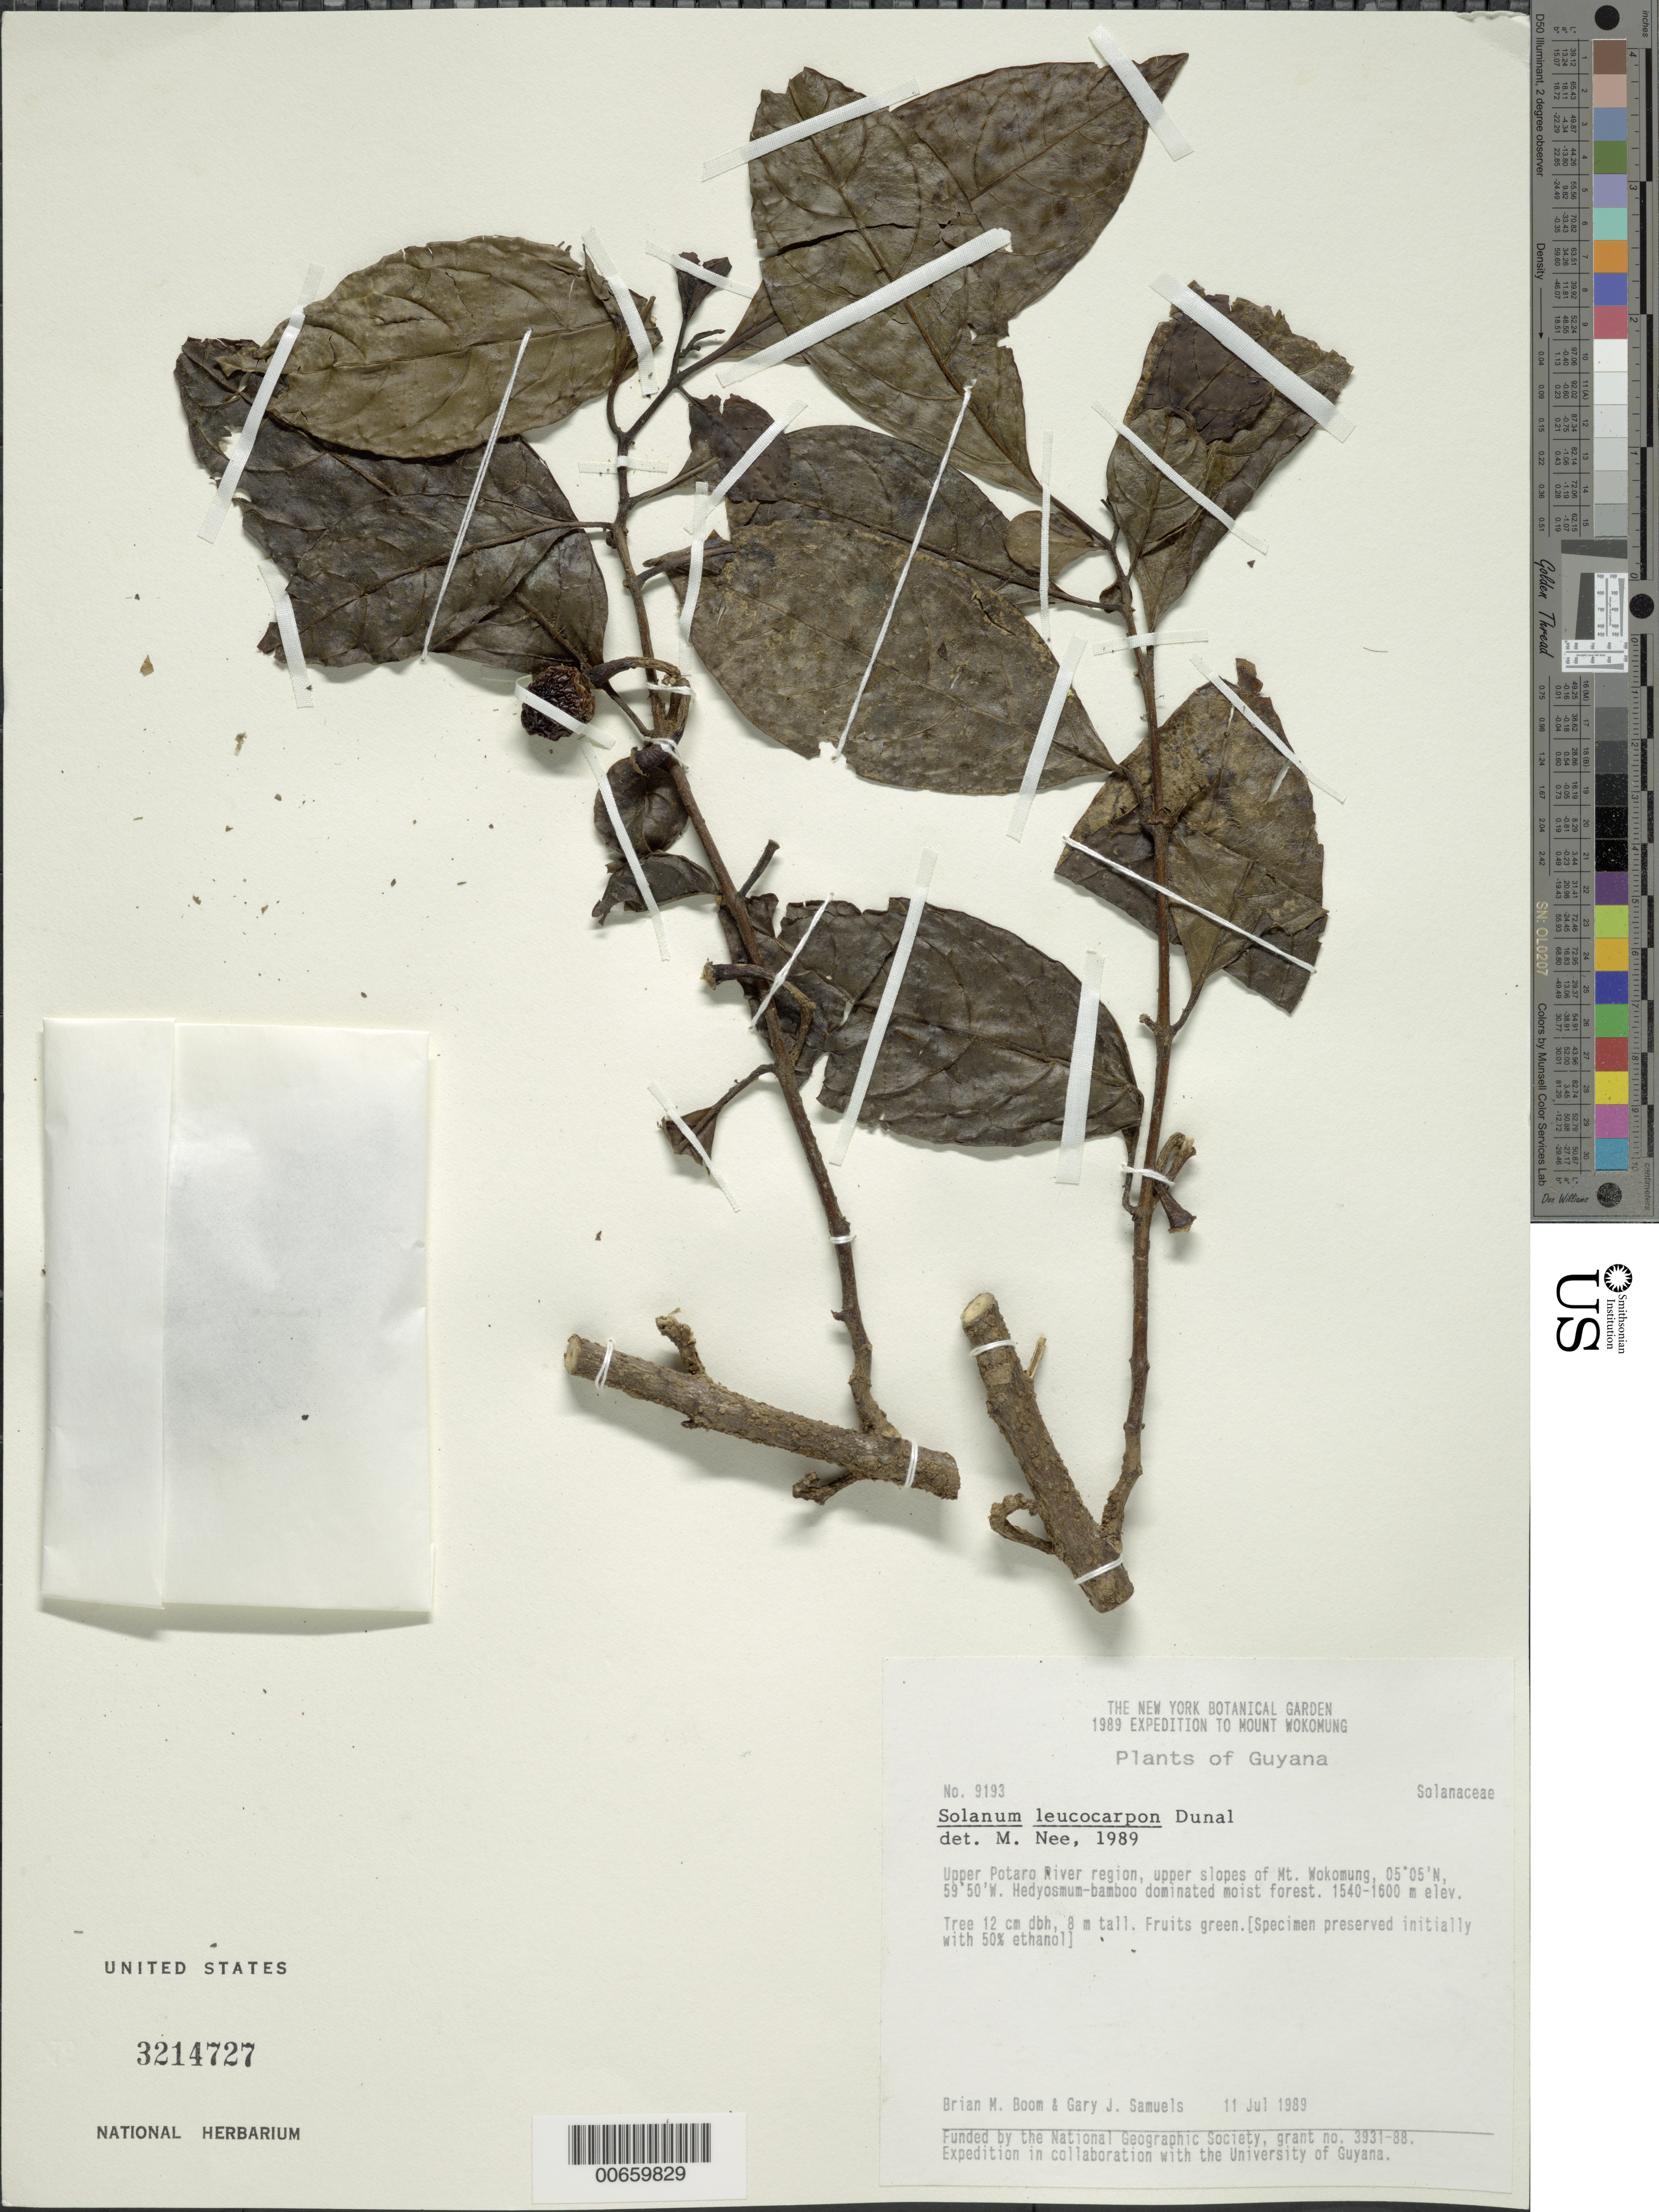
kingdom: Plantae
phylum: Tracheophyta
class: Magnoliopsida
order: Solanales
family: Solanaceae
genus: Solanum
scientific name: Solanum leucocarpon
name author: Dunal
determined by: Nee, Michael H.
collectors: B. M. Boom & G. Samuels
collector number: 9193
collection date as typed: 7 Jul 1989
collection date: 1989-07-07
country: Guyana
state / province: Potaro-Siparuni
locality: Mt. Wokomung, upper slopes, Upper Potaro River region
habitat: Hedyosmum-bamboo dominated moist forest.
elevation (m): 1540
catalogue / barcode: US 3214727